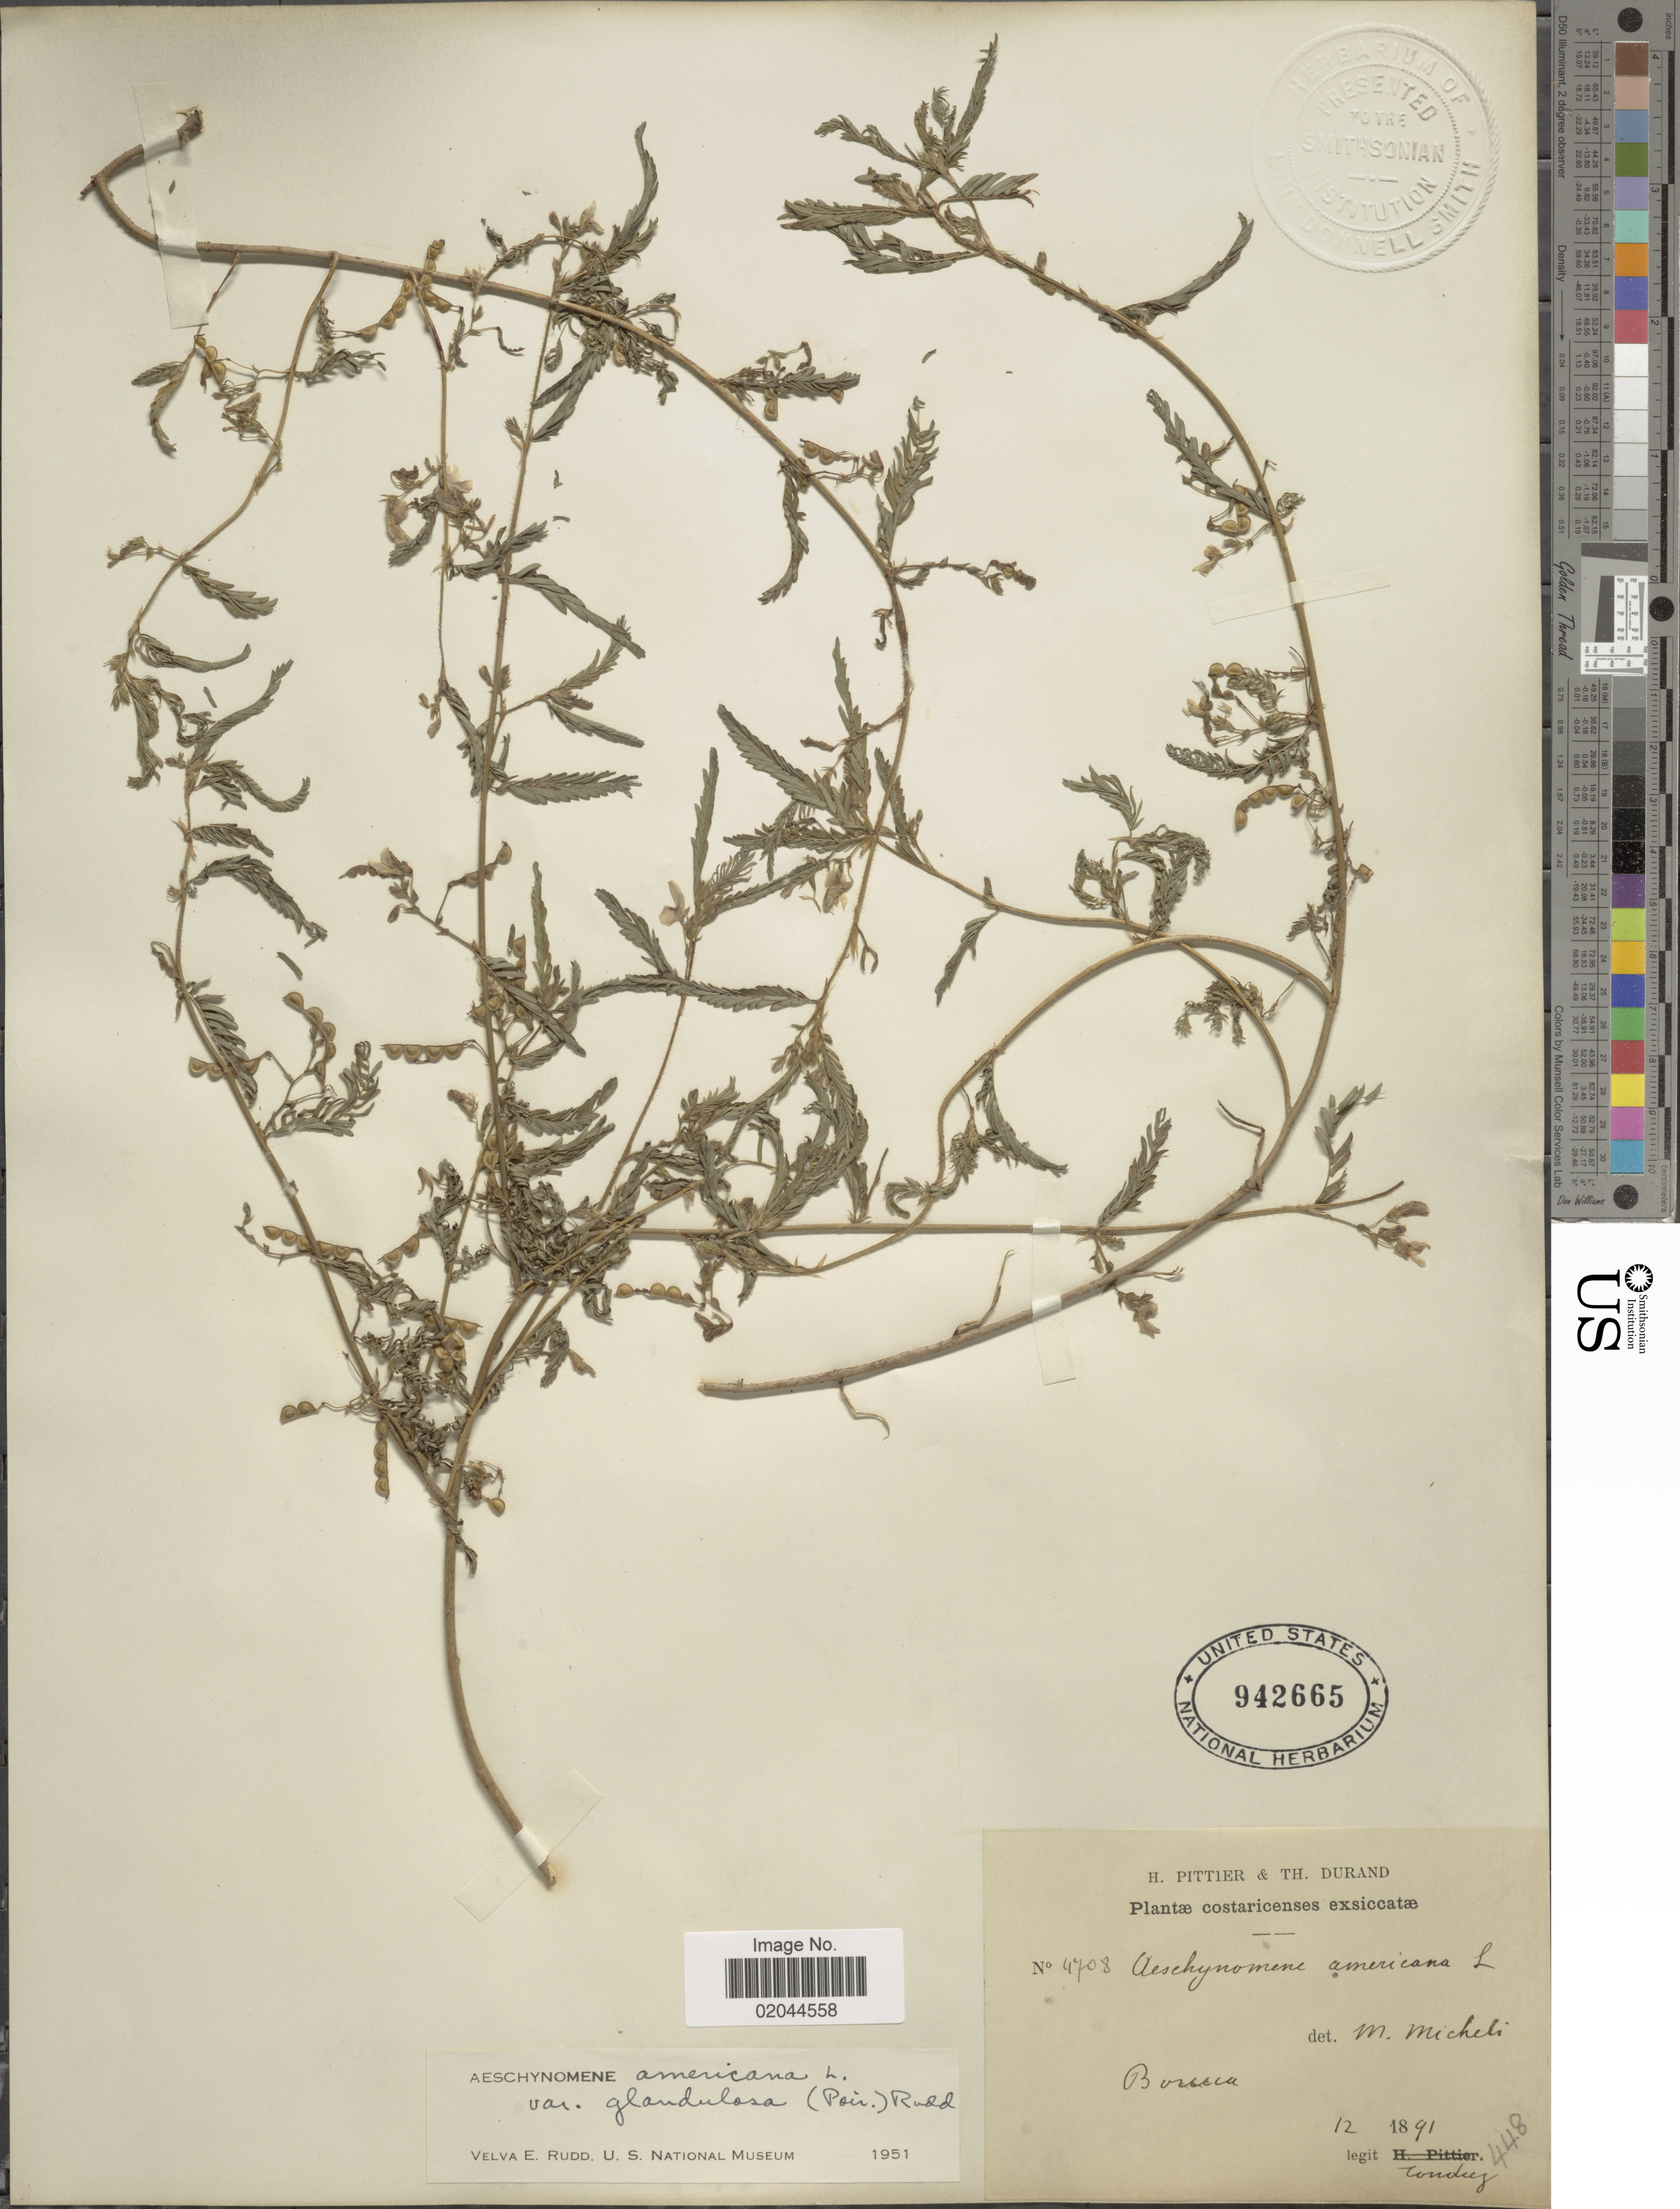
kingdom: Plantae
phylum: Tracheophyta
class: Magnoliopsida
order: Fabales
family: Fabaceae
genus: Aeschynomene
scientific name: Aeschynomene americana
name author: L.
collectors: A. Tonduz & T. Durand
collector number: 4708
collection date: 1891-12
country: Costa Rica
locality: Boruca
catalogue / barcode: US 942665